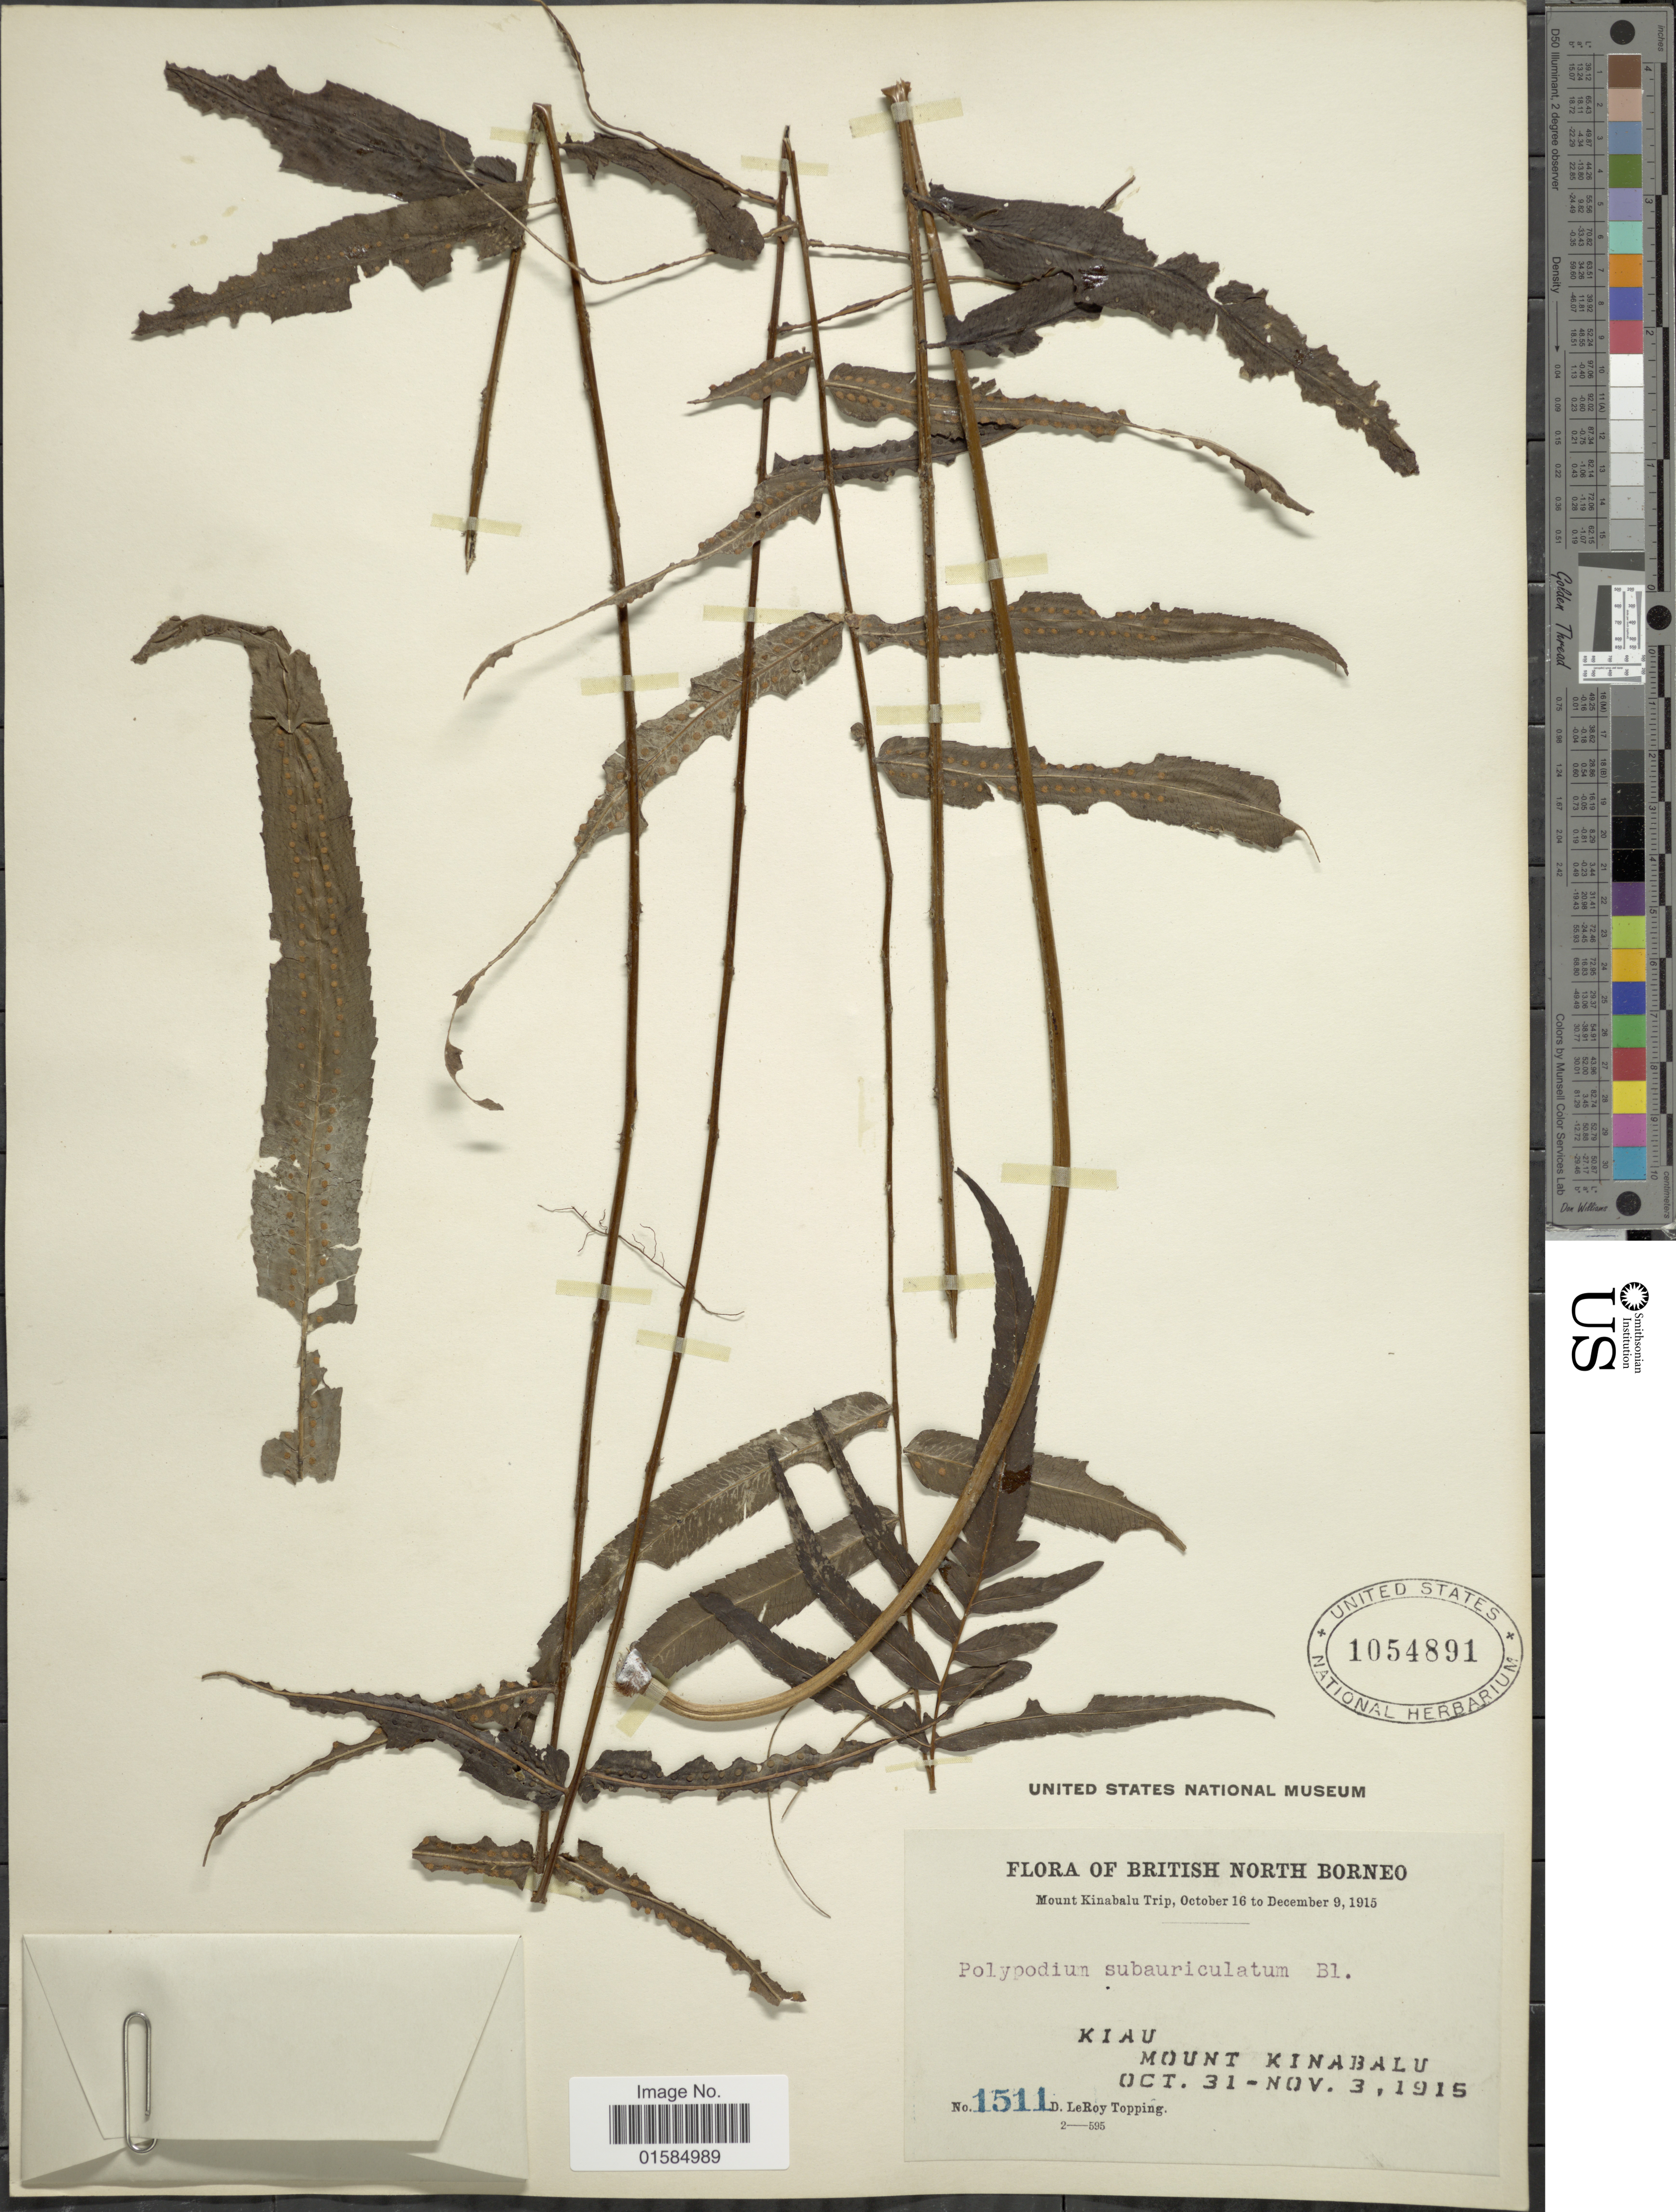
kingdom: Plantae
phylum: Tracheophyta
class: Polypodiopsida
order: Polypodiales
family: Polypodiaceae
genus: Goniophlebium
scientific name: Goniophlebium subauriculatum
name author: (Blume) C. Presl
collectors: D. L. Topping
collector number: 1511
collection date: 1915-10-31/1915-11-03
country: Malaysia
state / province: Sabah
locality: British North Borneo, Kiau, Mount Kinabalu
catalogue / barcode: US 1054891